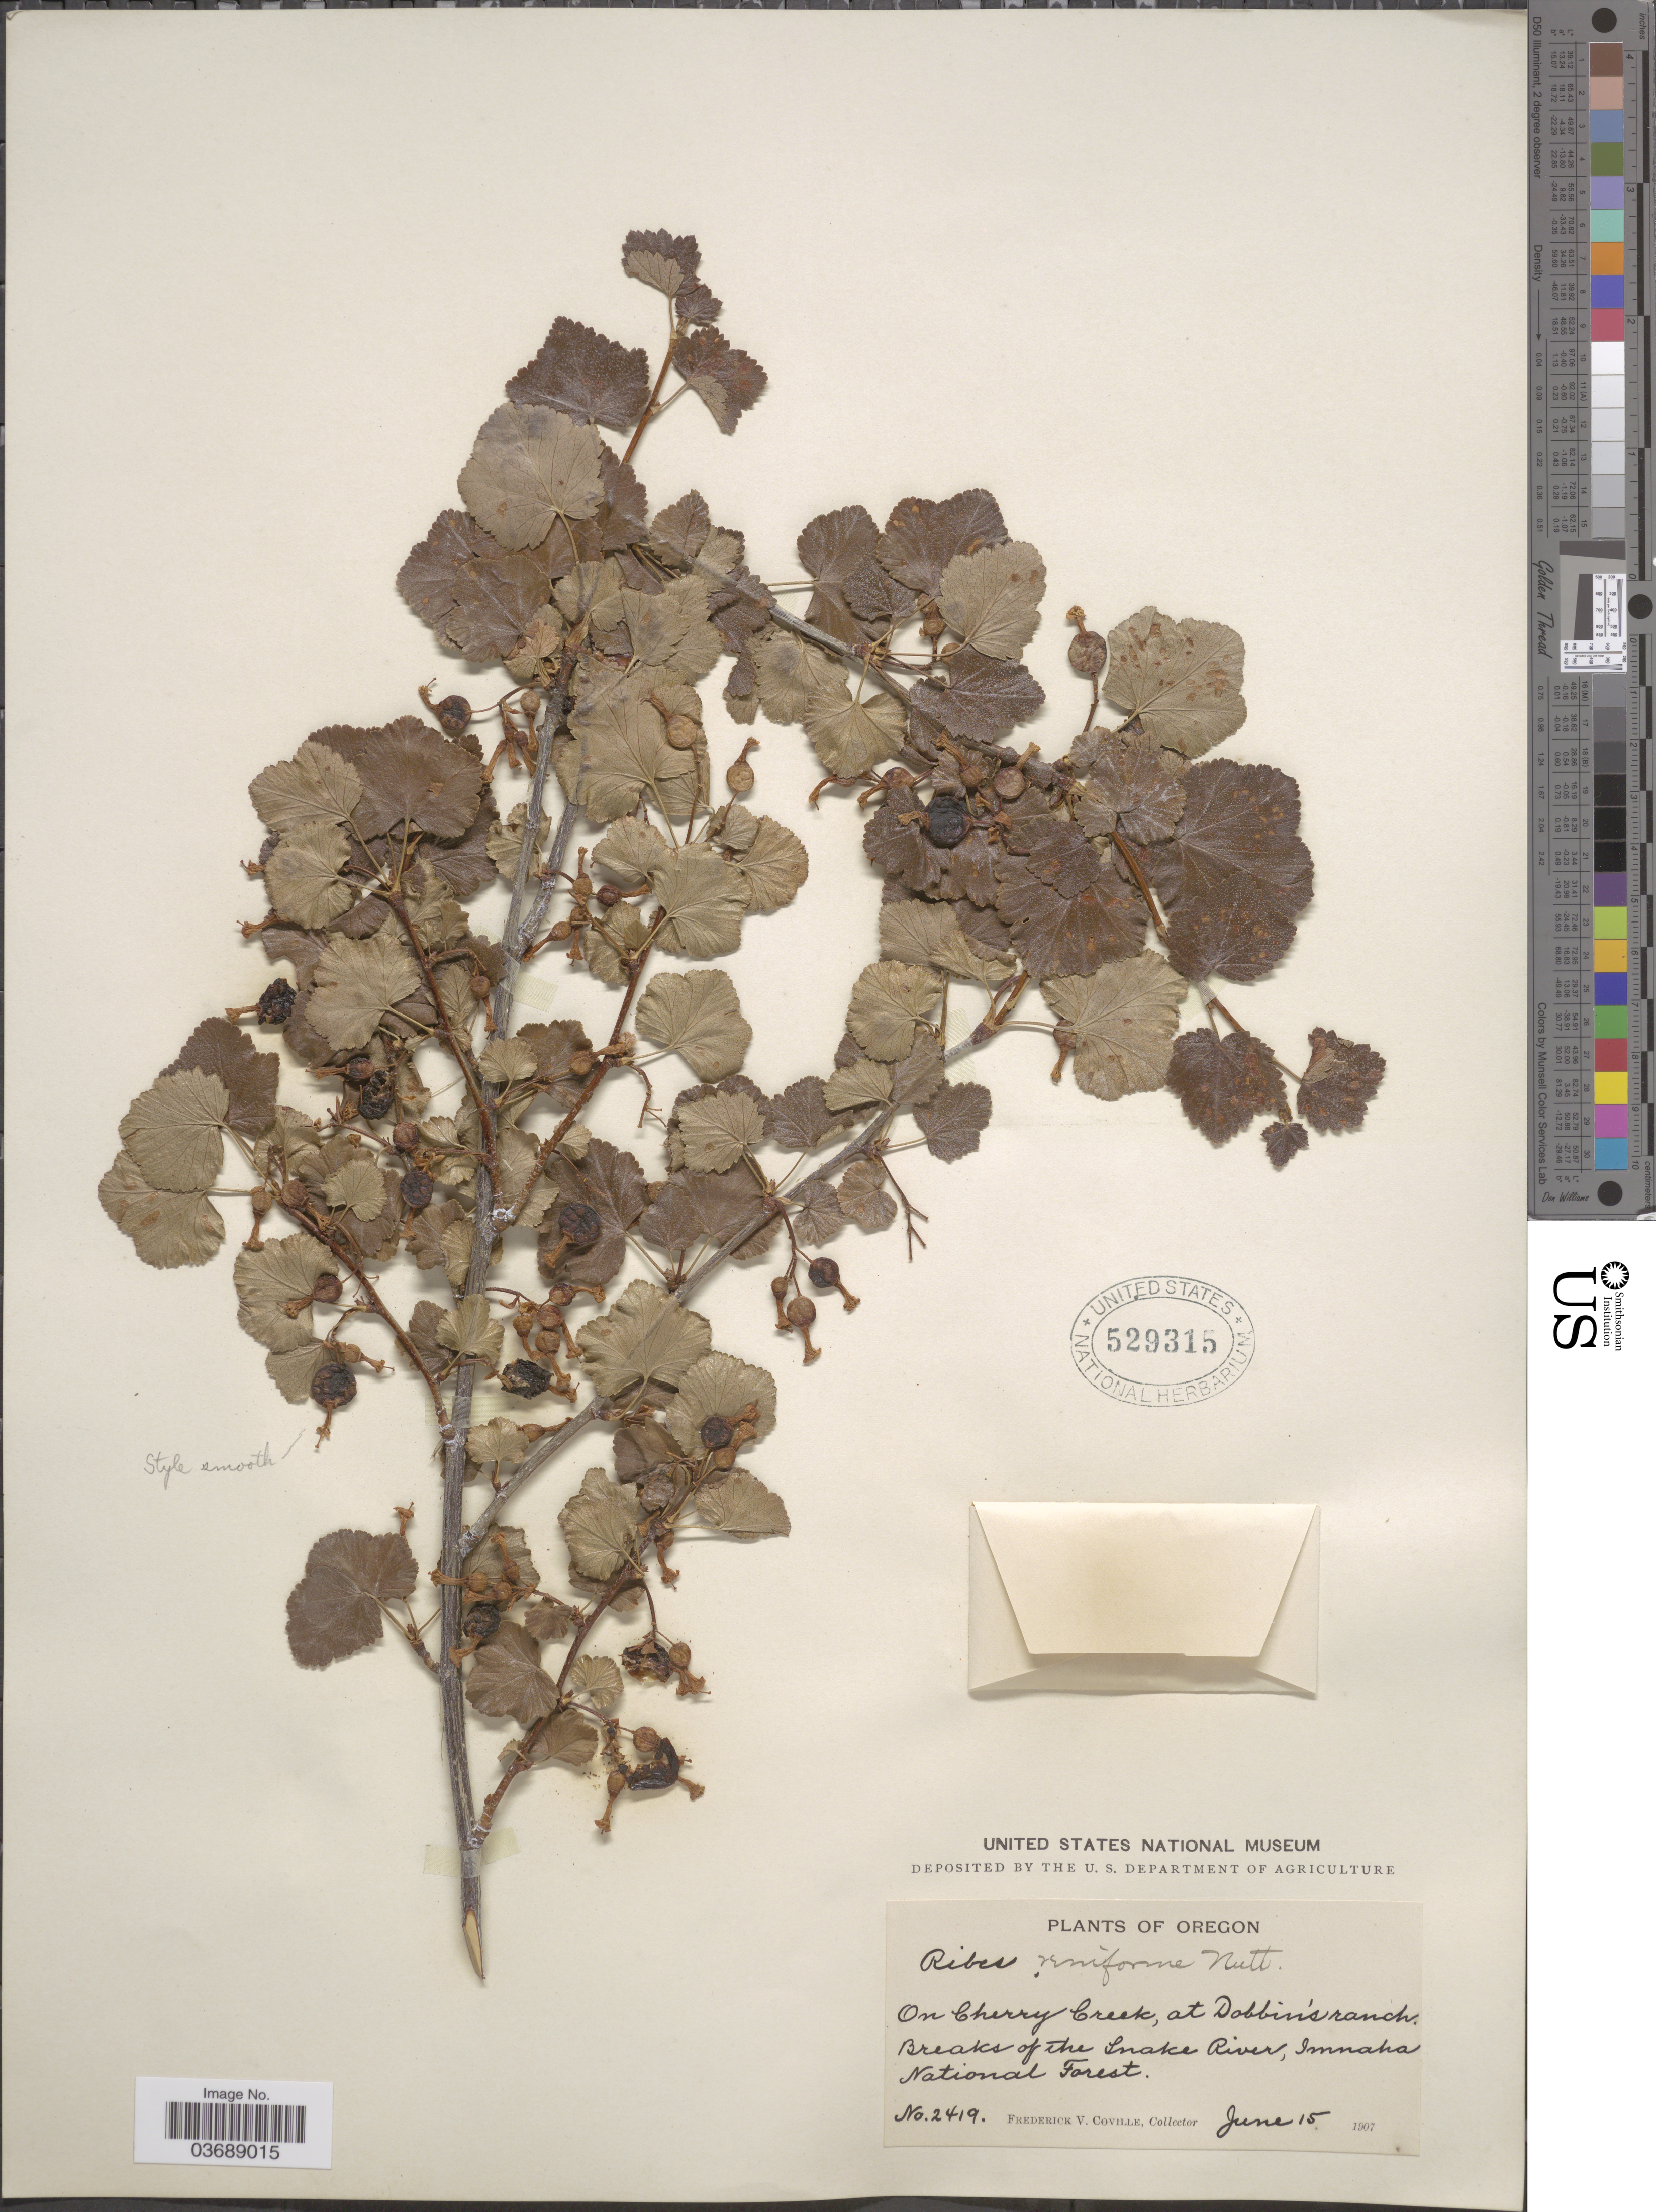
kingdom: Plantae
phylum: Tracheophyta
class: Magnoliopsida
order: Saxifragales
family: Grossulariaceae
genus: Ribes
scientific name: Ribes reniforme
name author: Nutt.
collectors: F. V. Coville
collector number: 2419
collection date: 1907-06-15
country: United States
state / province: Oregon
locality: On Cherry Creek, at Dobbin's ranch. Breaks of the Snake River, Imnaha National Forest.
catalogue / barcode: US 529315